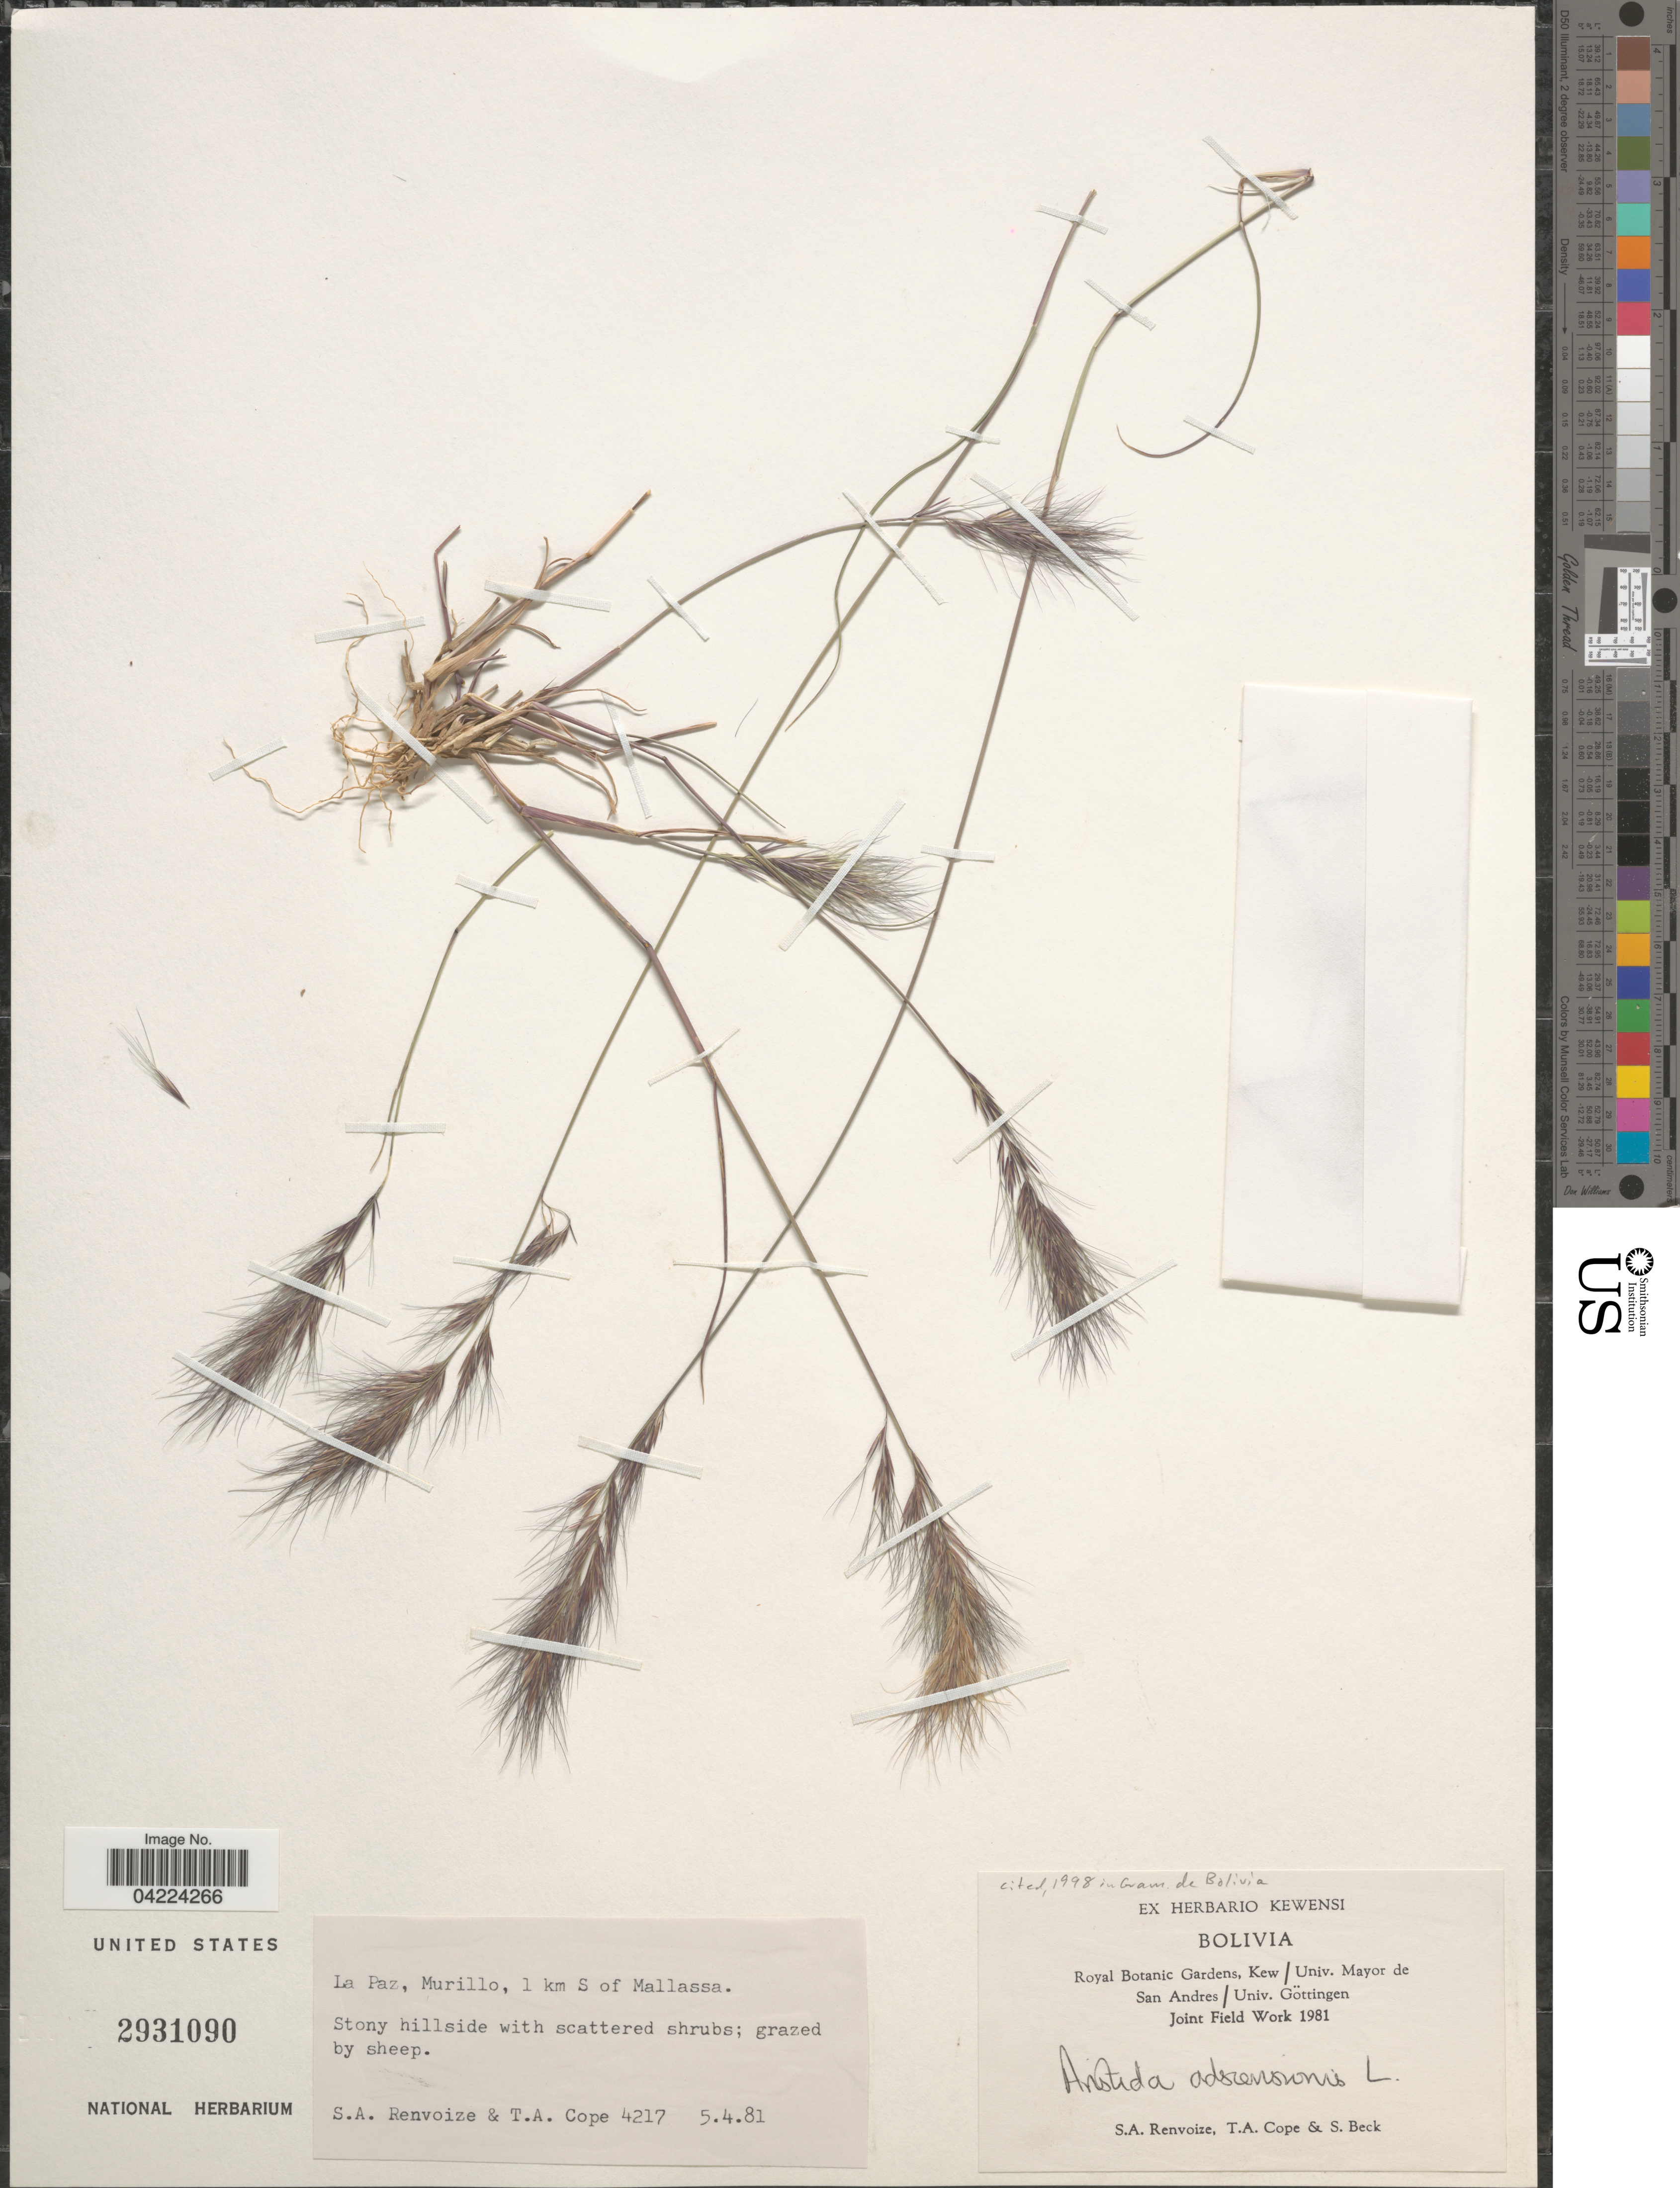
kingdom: Plantae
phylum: Tracheophyta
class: Liliopsida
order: Poales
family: Poaceae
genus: Aristida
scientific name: Aristida adscensionis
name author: L.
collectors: S. A. Renvoize & T. A. Cope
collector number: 4217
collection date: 1981-04-05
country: Bolivia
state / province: La Paz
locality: Royal Botanic Gardens, Kew/ Univ. Mayor de San Andres/ Univ. Göttingen Joint Field Work 1981. Murillo, 1 km S of Mallassa. Stony hillside.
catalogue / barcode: US 2931090